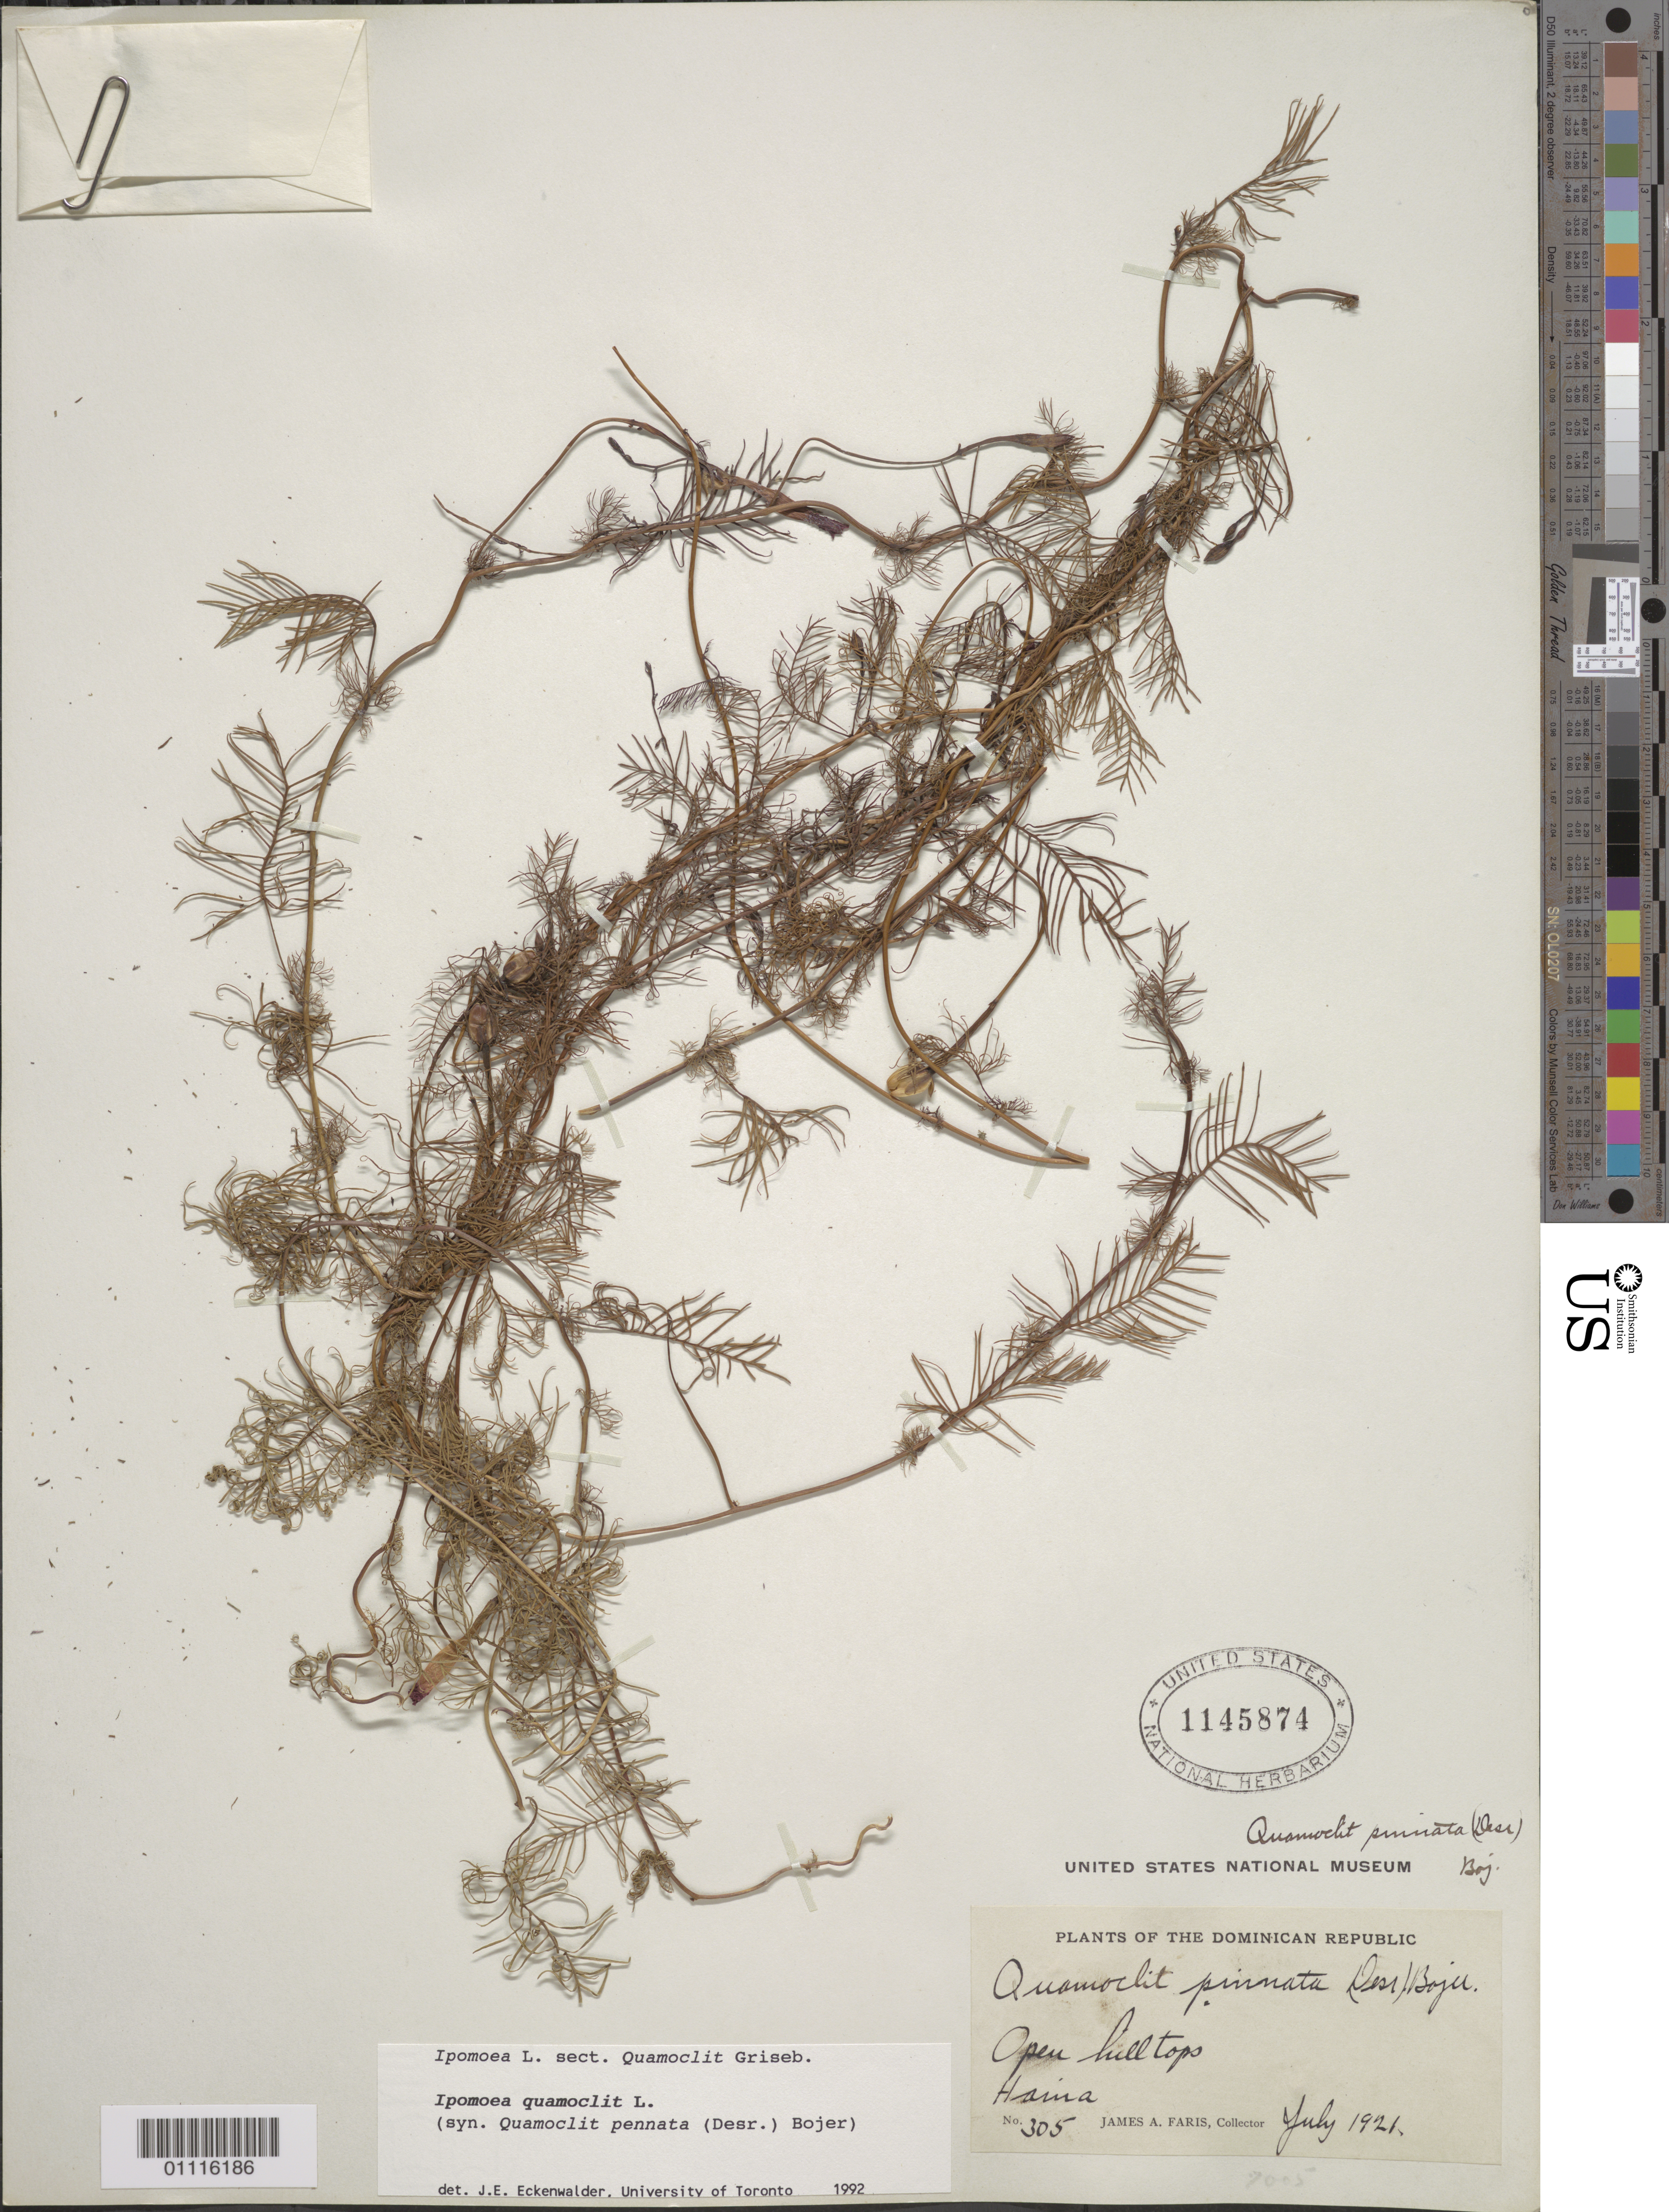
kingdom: Plantae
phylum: Tracheophyta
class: Magnoliopsida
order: Solanales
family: Convolvulaceae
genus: Ipomoea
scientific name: Ipomoea quamoclit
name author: L.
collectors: J. Faris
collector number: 305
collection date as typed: Jul 1921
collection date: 1921-07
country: Dominican Republic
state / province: San Cristóbal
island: Hispaniola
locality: Open hilltops. Haina.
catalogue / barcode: US 1145874